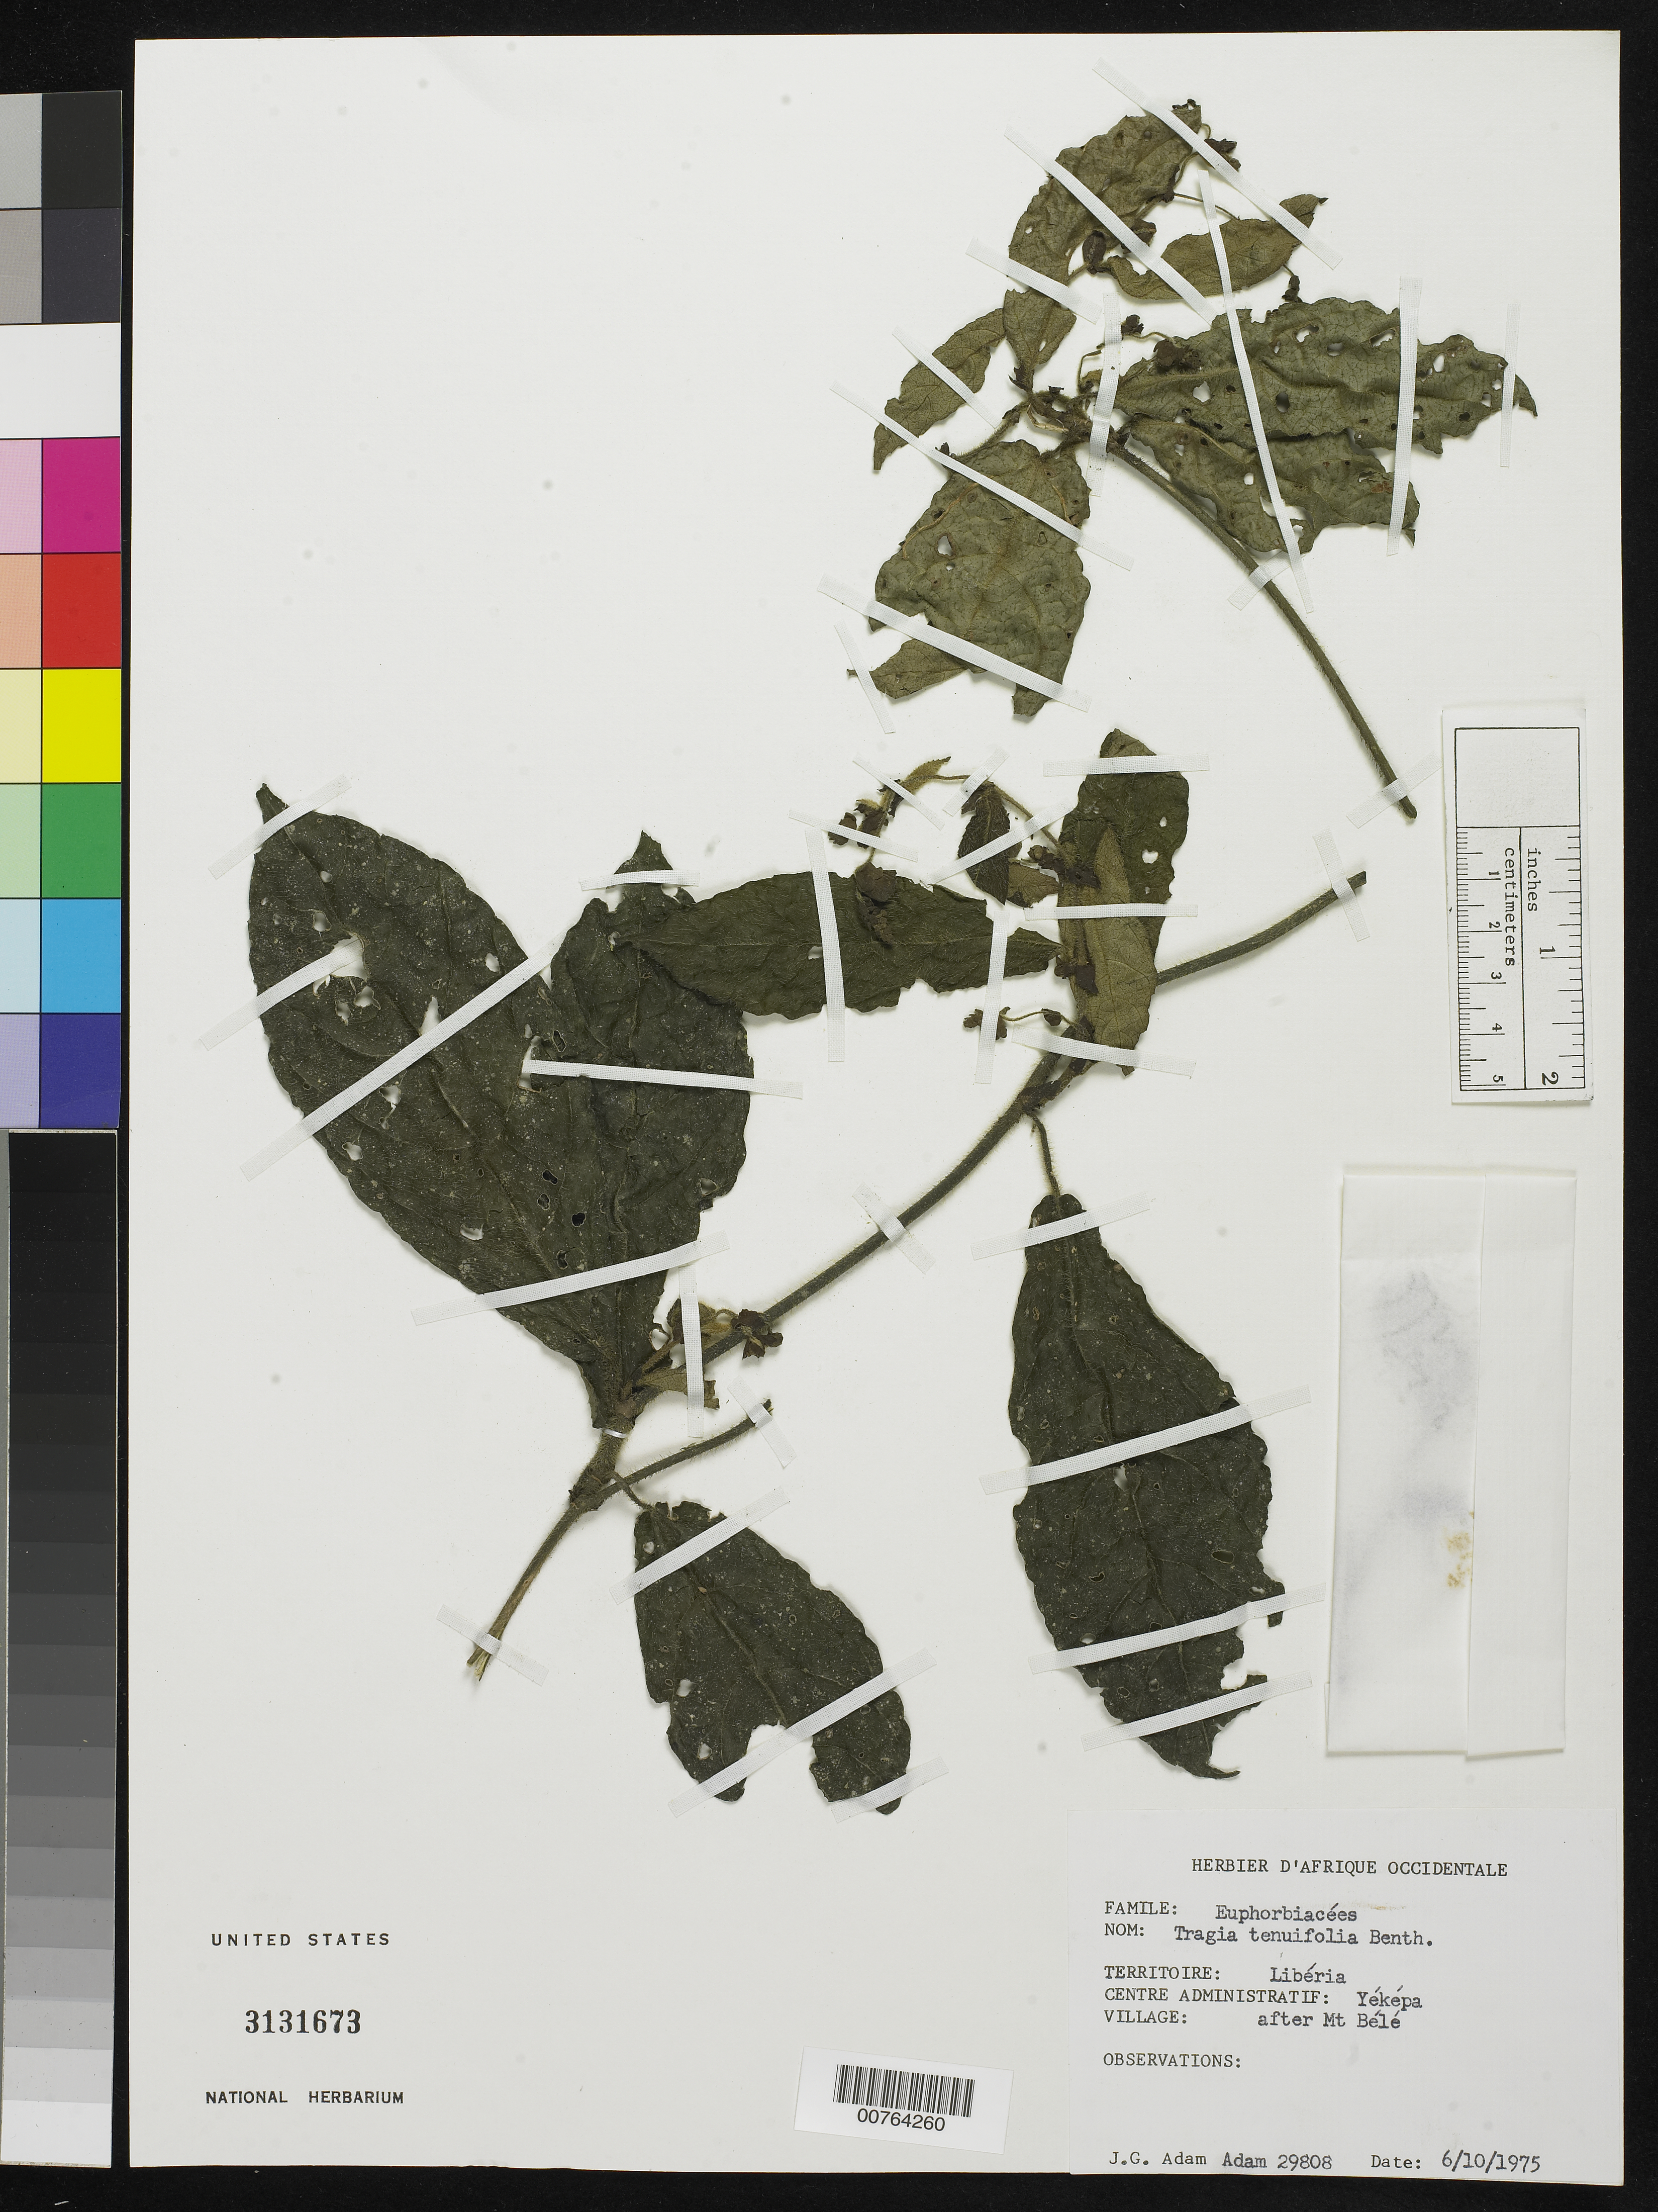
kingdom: Plantae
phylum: Tracheophyta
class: Magnoliopsida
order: Malpighiales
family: Euphorbiaceae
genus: Tragia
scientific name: Tragia tenuifolia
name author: Benth.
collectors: J. Adam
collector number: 29808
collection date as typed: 6 Oct 1975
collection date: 1975-10-06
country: Liberia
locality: Yéképa; after Mt. Bélé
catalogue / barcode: US 3131673